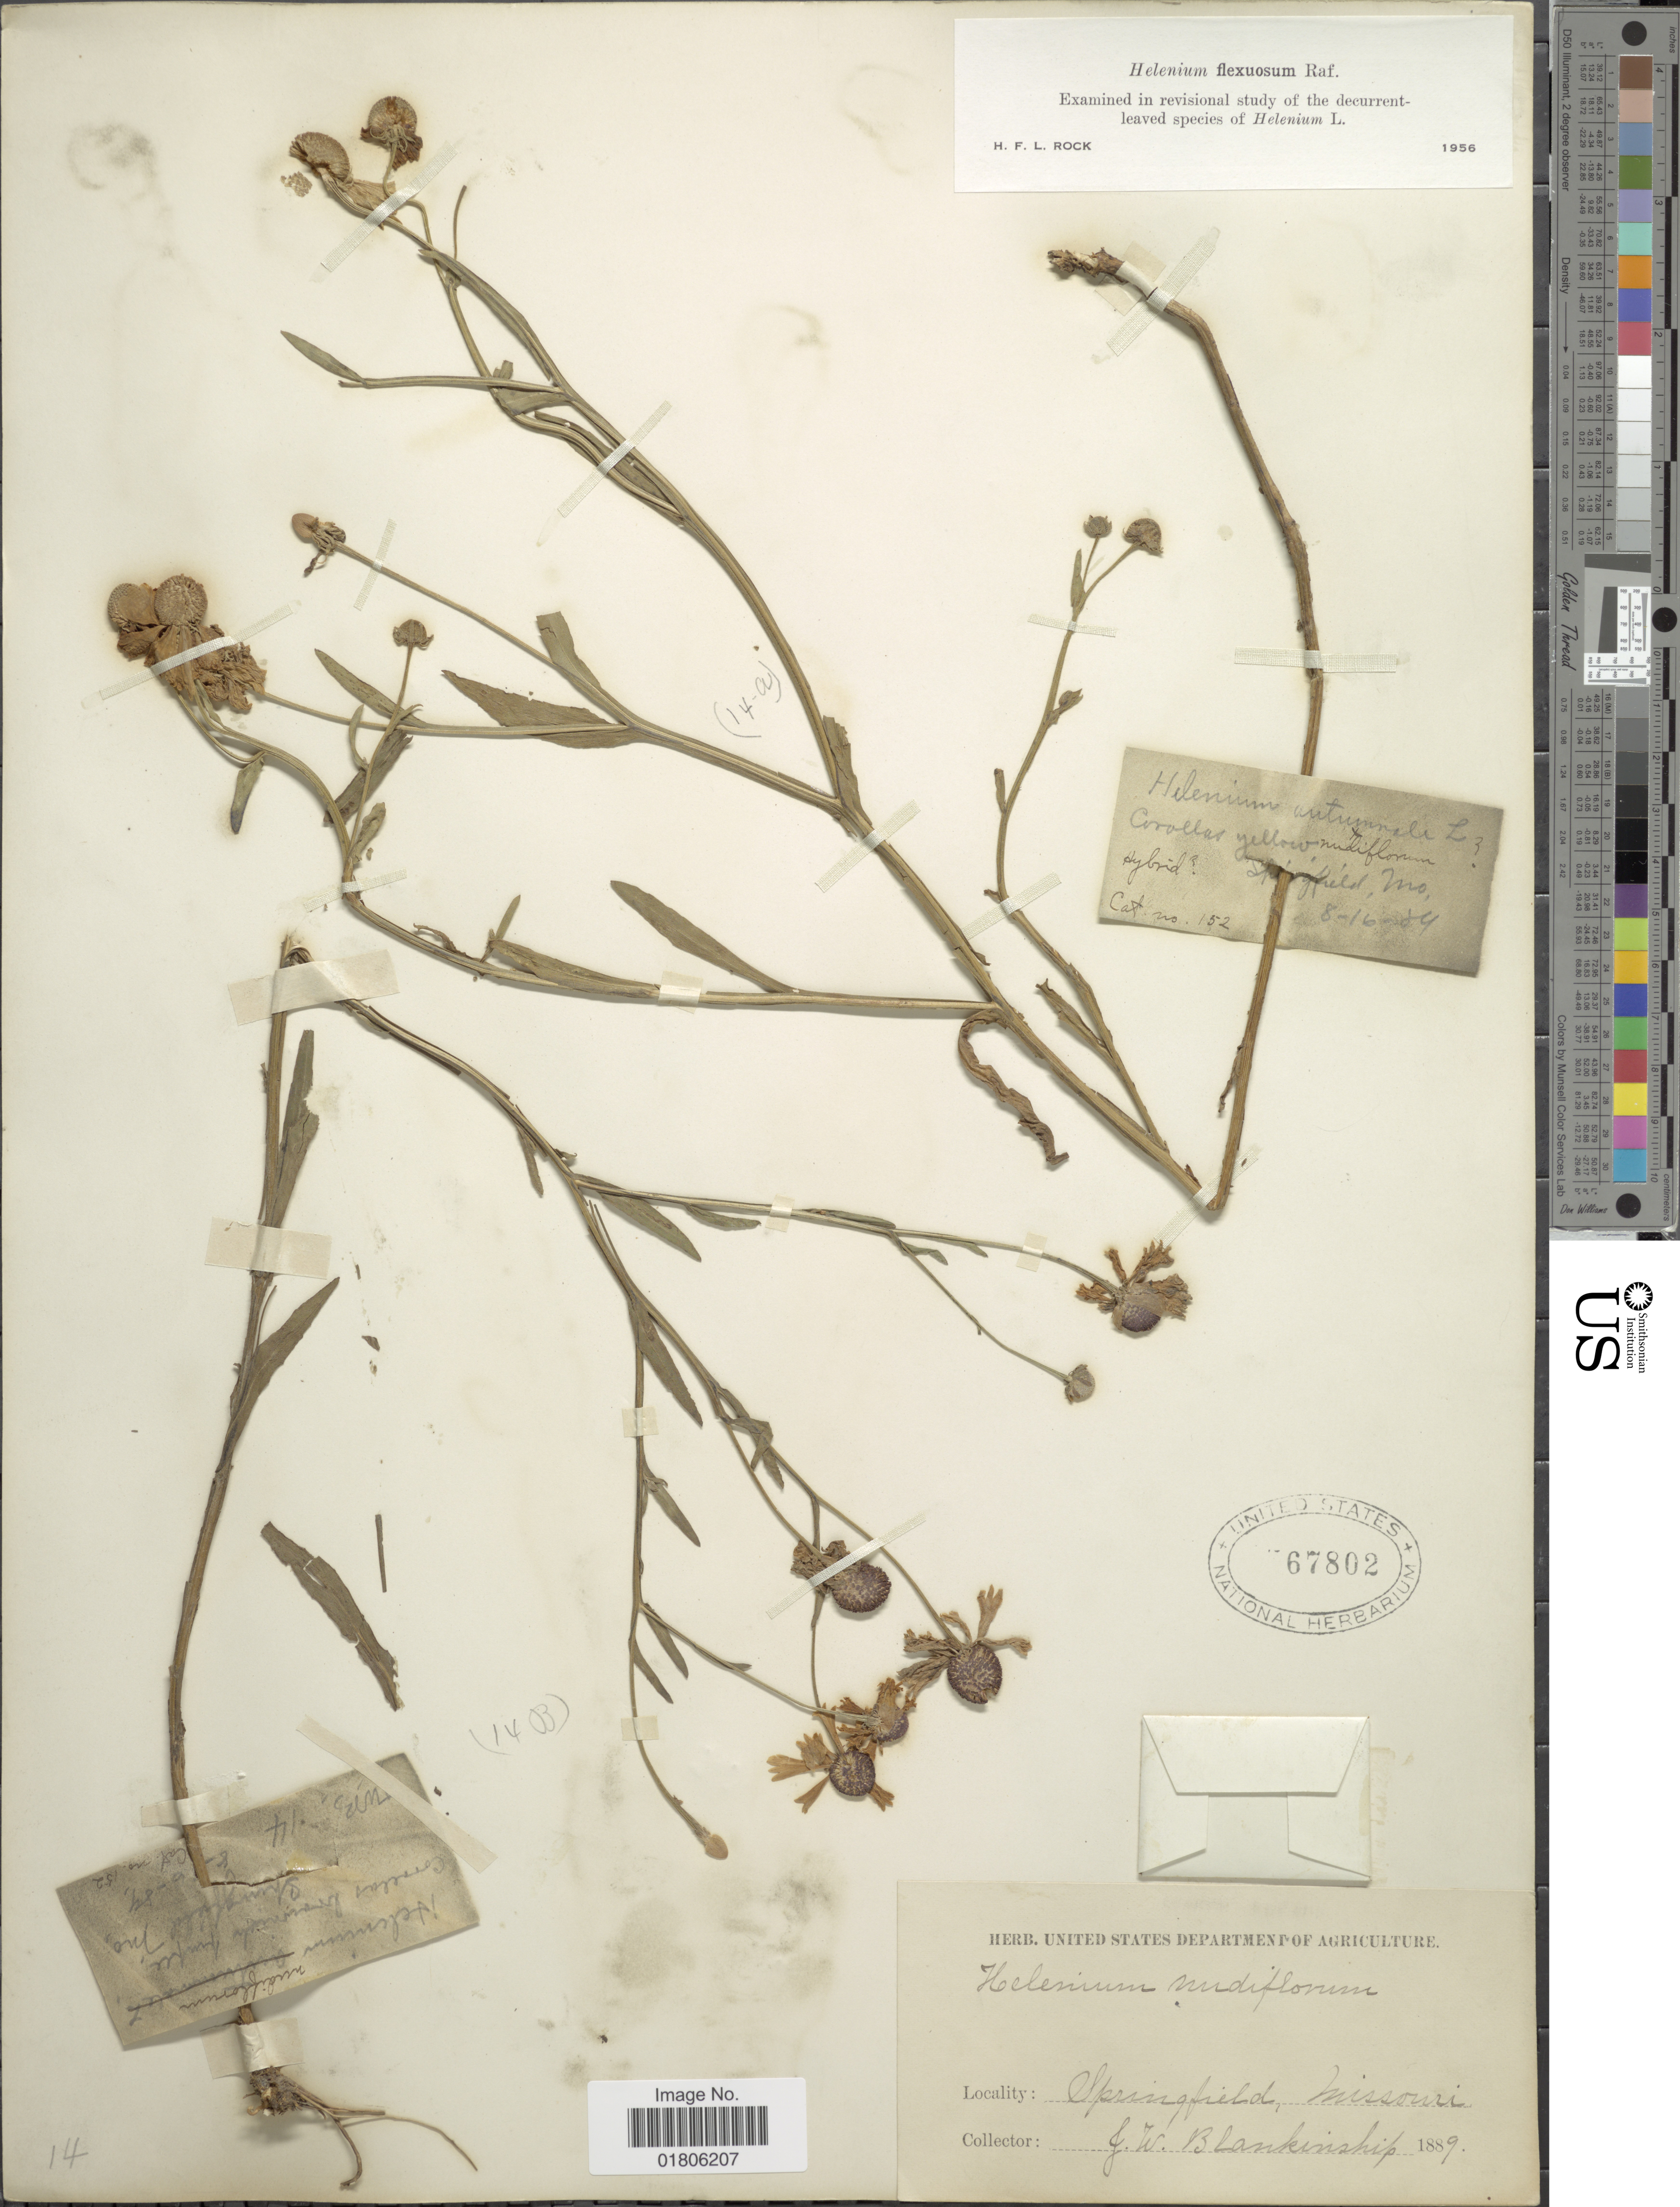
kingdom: Plantae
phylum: Tracheophyta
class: Magnoliopsida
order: Asterales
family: Asteraceae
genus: Helenium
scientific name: Helenium flexuosum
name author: Raf.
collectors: J. W. Blankinship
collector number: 152*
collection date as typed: Transcribed d/m/y: 16/8/84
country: United States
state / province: Missouri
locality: Springfield Mo.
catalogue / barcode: US 67802